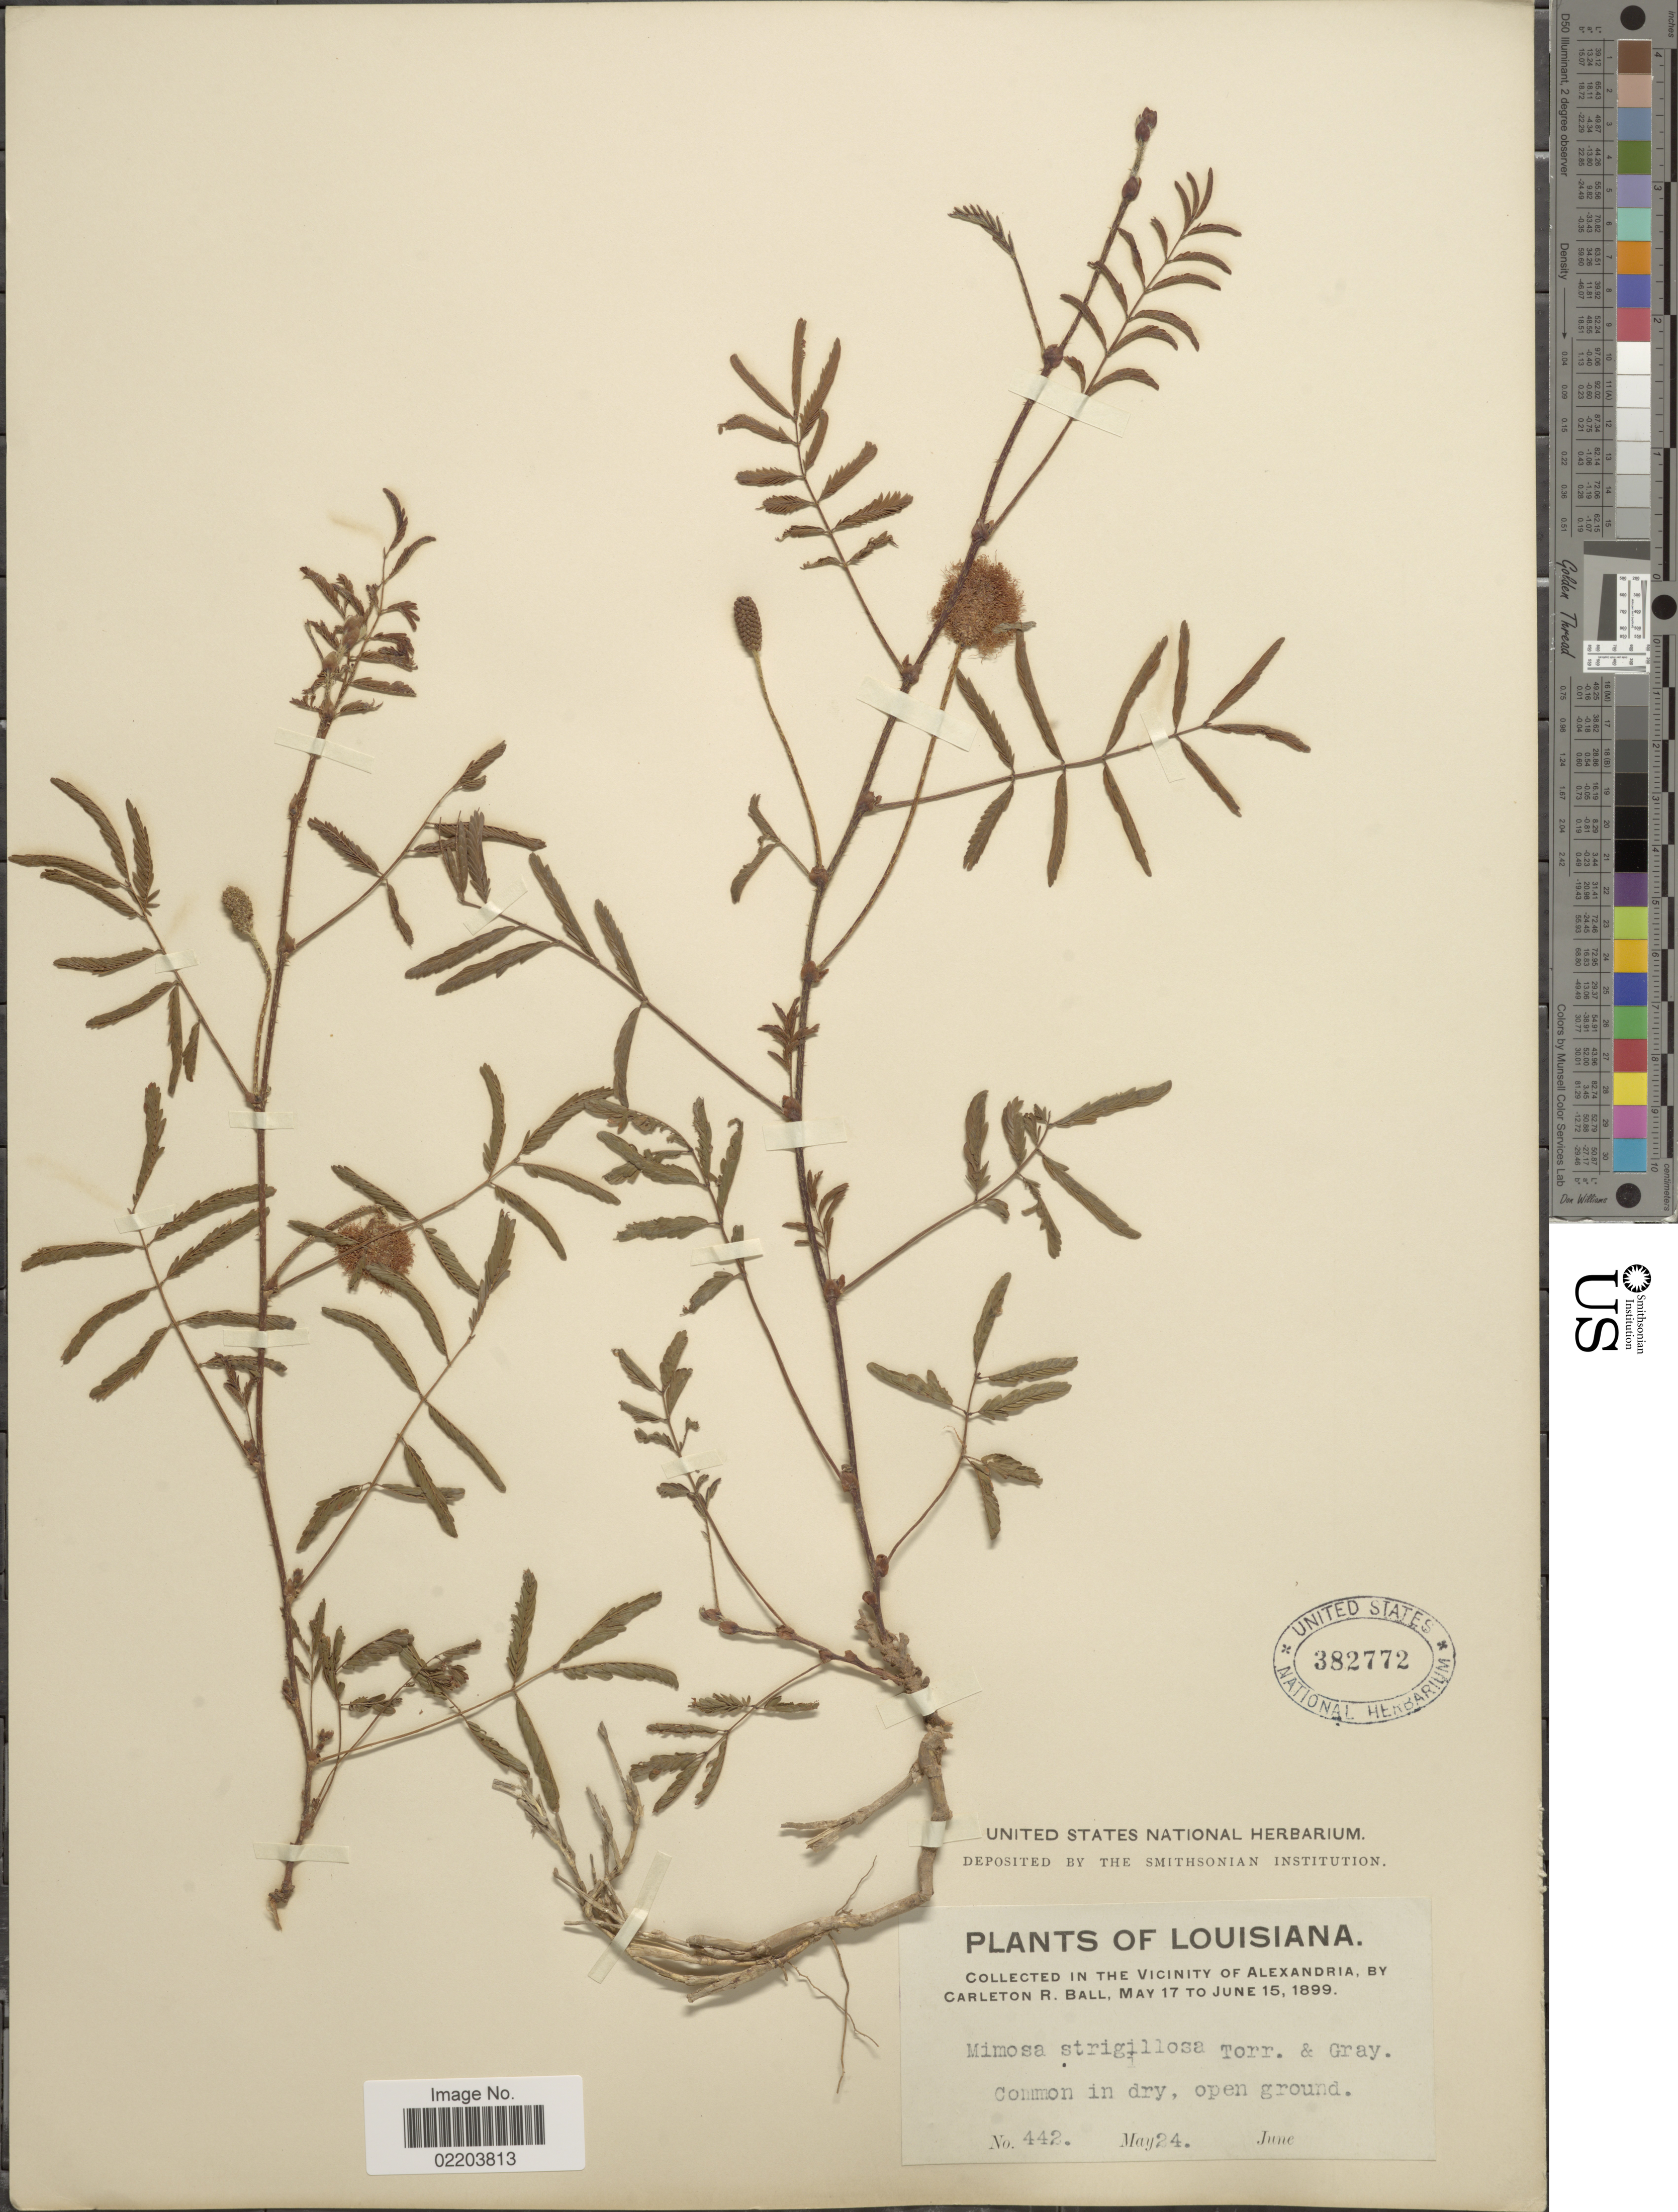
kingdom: Plantae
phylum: Tracheophyta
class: Magnoliopsida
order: Fabales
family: Fabaceae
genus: Mimosa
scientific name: Mimosa strigillosa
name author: Torr. & A. Gray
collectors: C. R. Ball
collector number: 442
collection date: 1899-05-24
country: United States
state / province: Louisiana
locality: In the vicinity of Alexandria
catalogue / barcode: US 382772